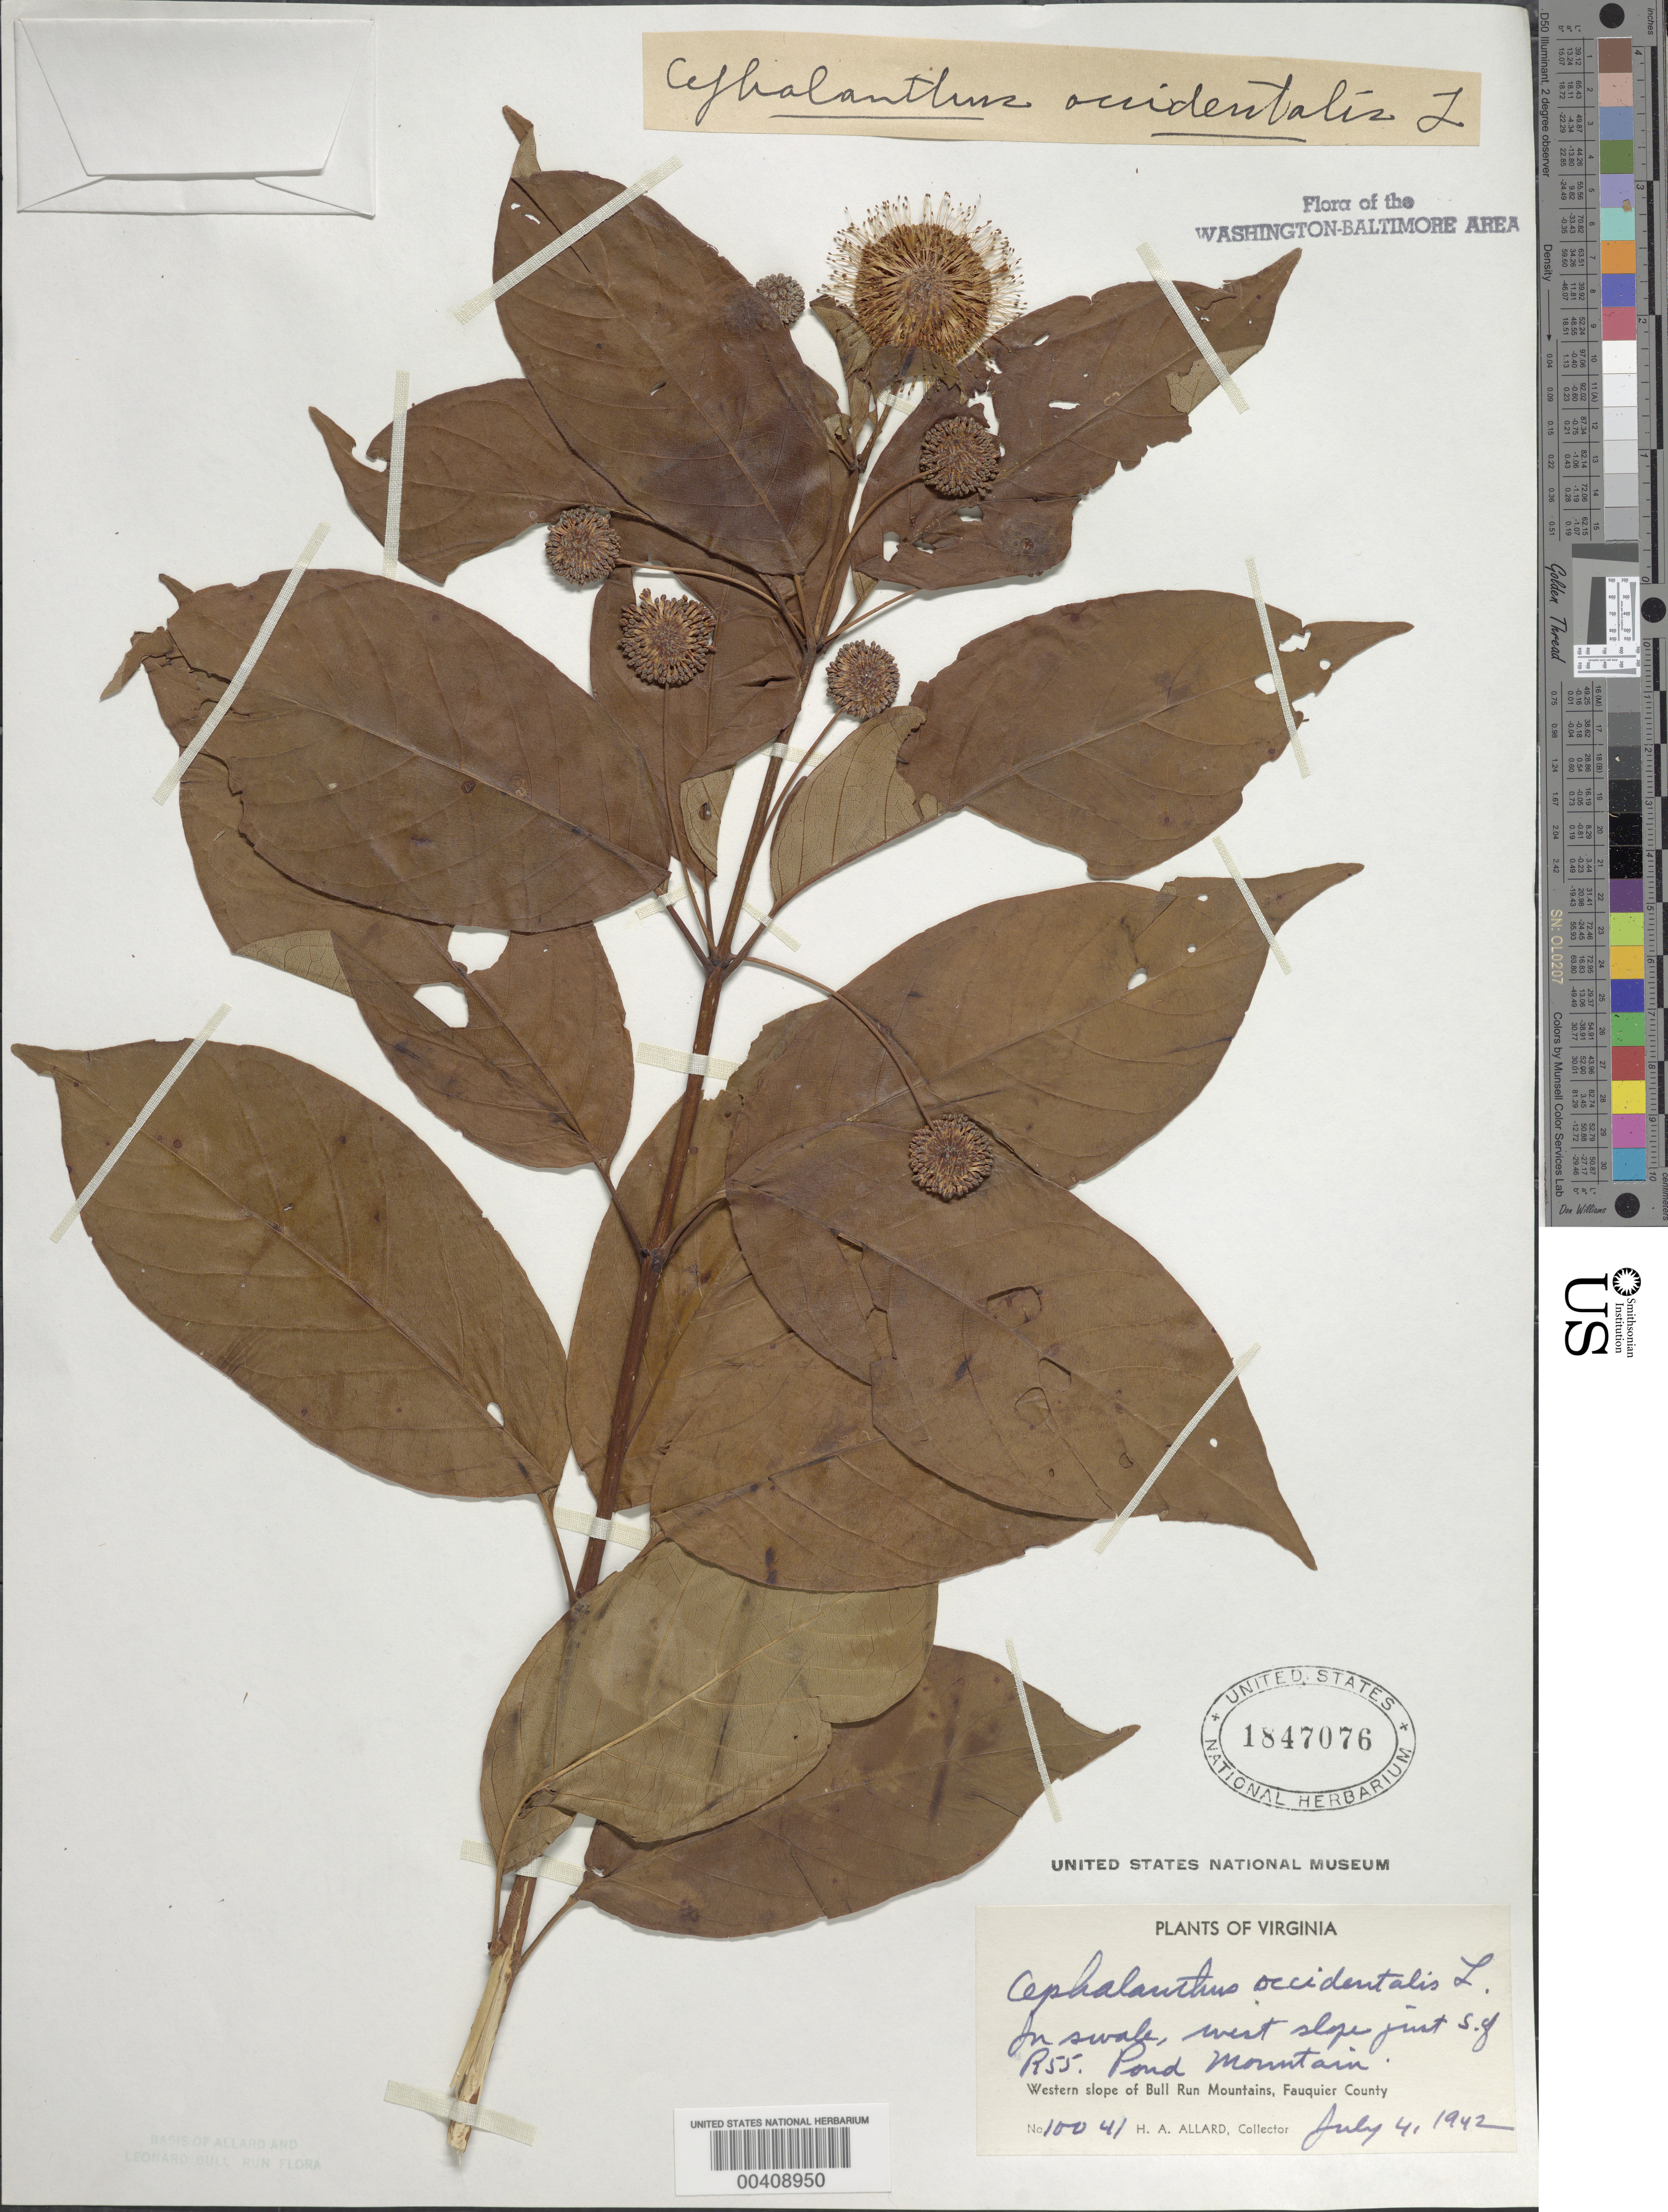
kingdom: Plantae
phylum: Tracheophyta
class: Magnoliopsida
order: Gentianales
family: Rubiaceae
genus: Cephalanthus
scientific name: Cephalanthus occidentalis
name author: L.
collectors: H. A. Allard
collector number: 10041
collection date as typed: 04 Jul 1942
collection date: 1942-07-04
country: United States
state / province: Virginia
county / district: Fauquier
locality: Pond Mt., west slope of Bull Run Mts.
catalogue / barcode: US 1847076